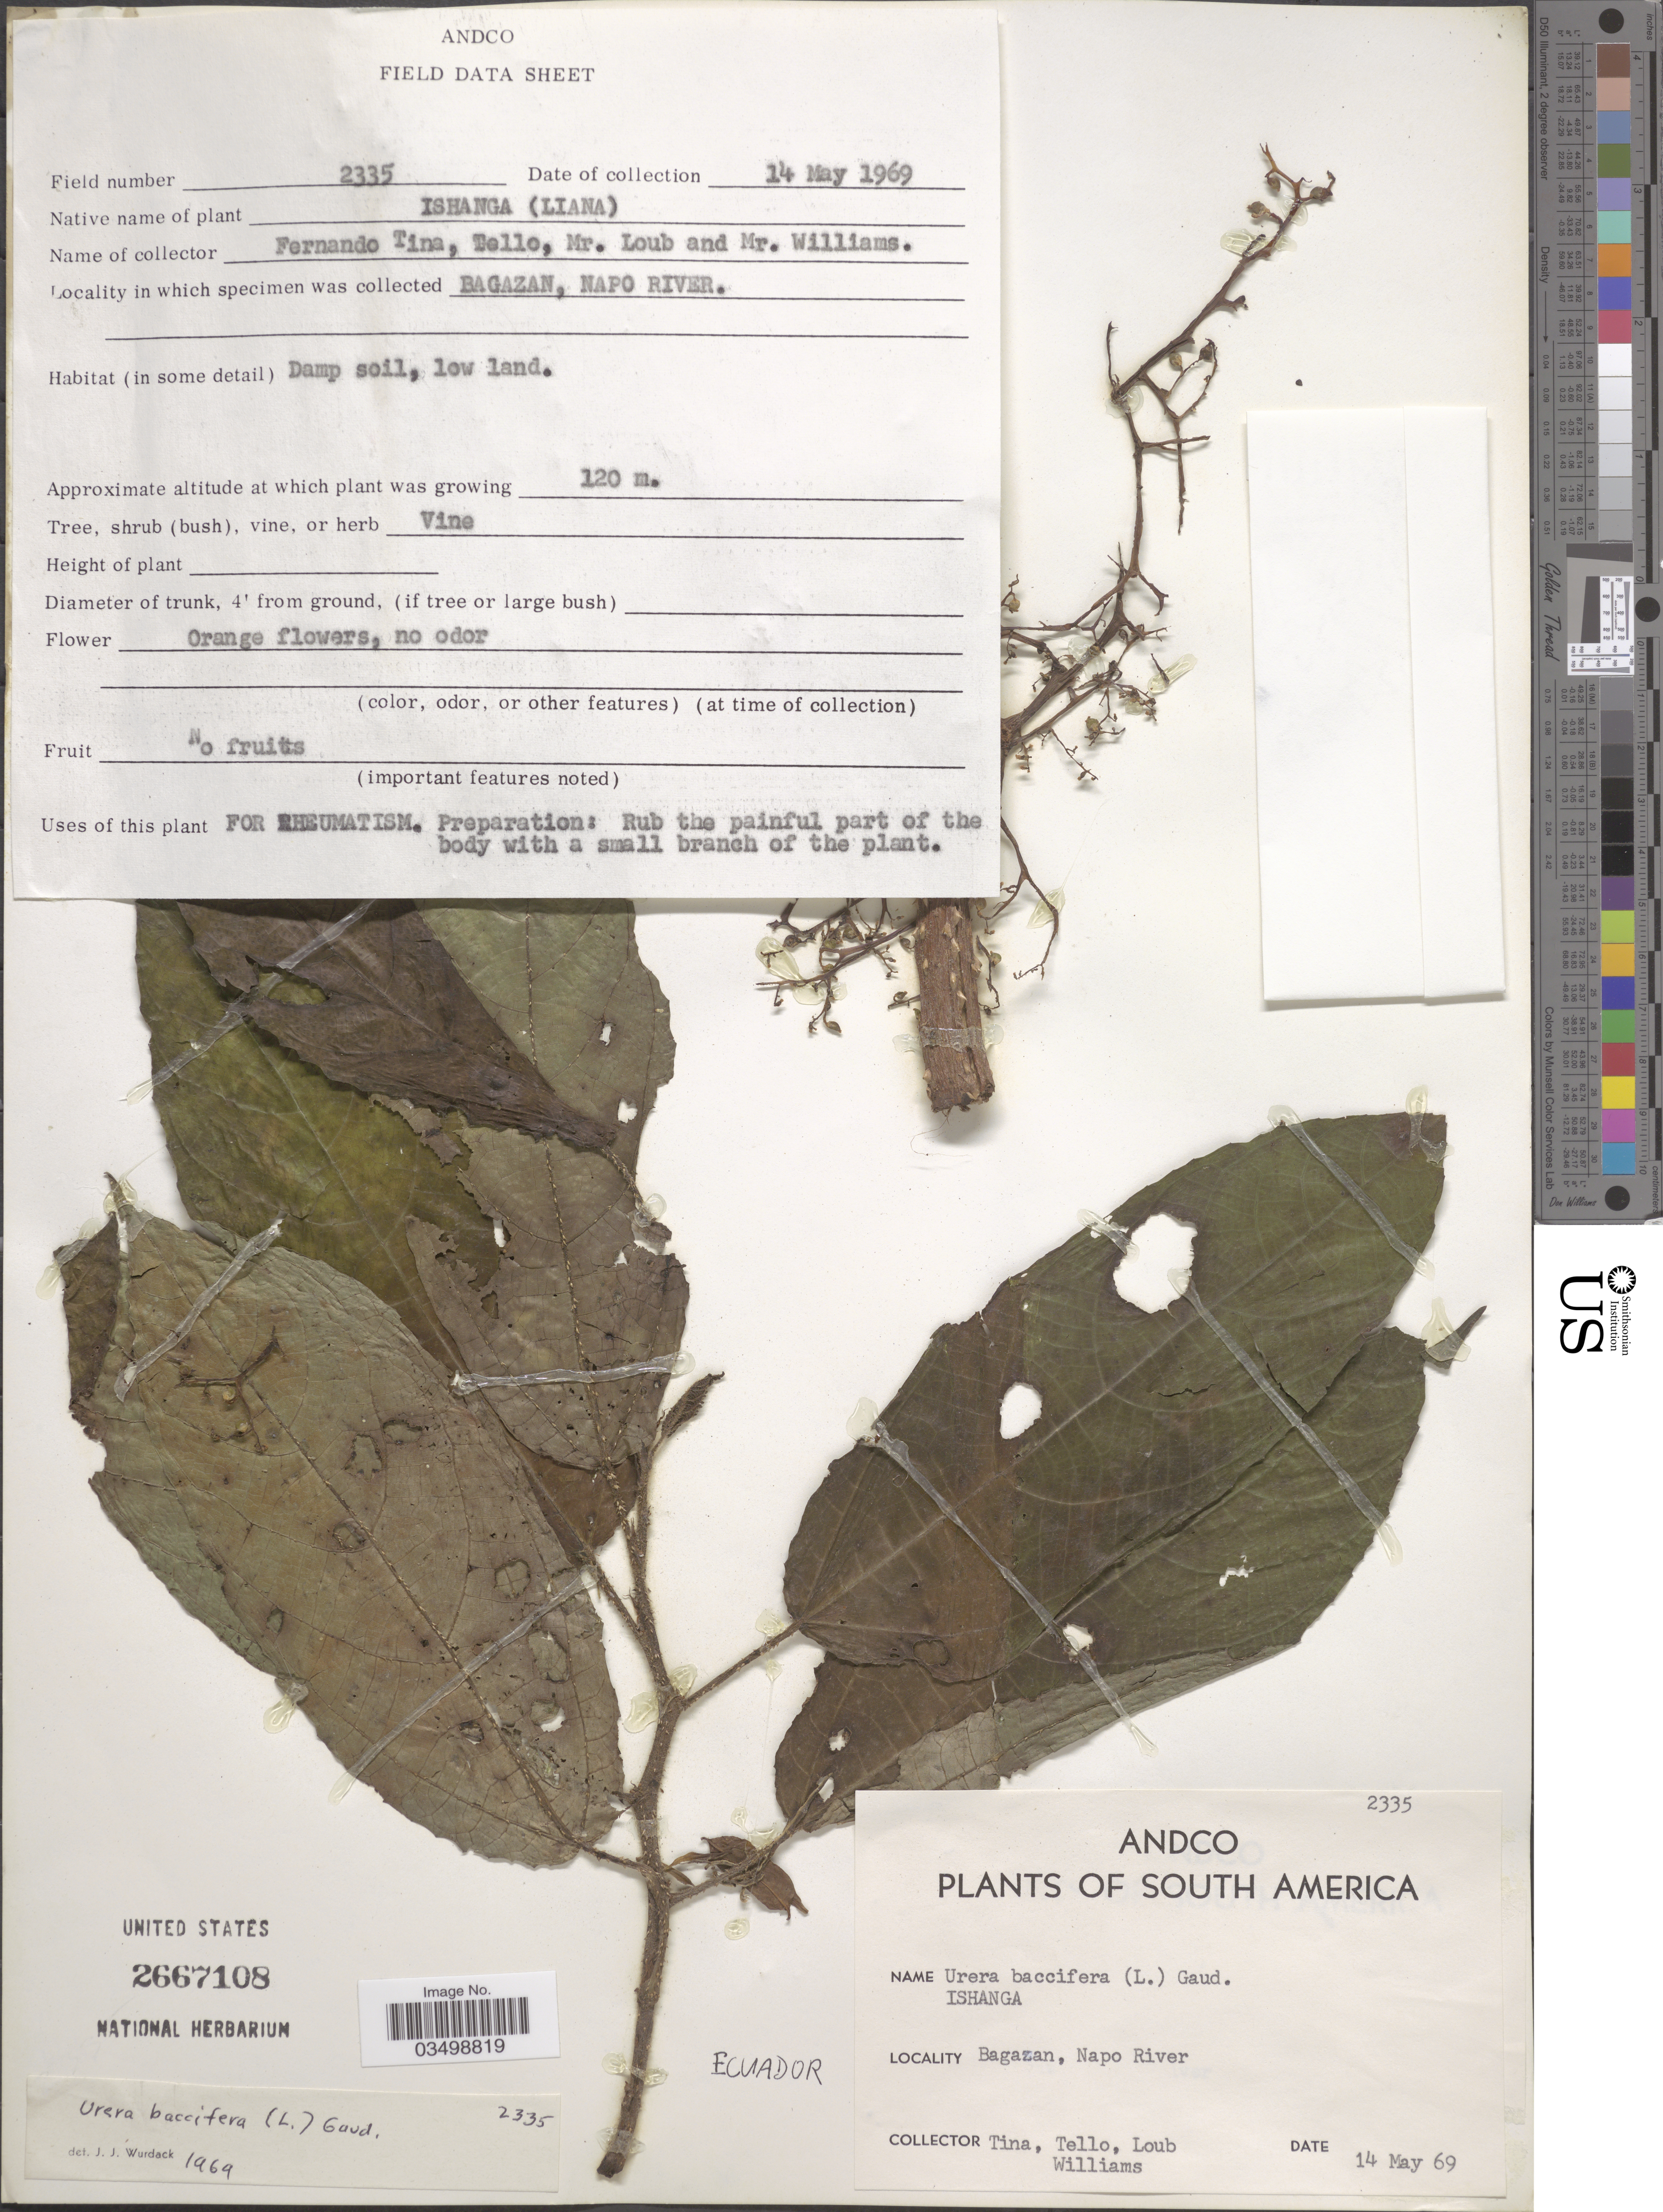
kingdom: Plantae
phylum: Tracheophyta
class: Magnoliopsida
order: Rosales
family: Urticaceae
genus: Urera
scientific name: Urera baccifera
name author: (L.) Gaudich. ex Wedd.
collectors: F. Tina, -. Tello, Loub & Mr. Williams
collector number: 2335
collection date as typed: Transcribed d/m/y: 14/5/69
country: Ecuador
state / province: Napo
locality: Bagazan, Napo River.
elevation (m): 120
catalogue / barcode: US 2667108